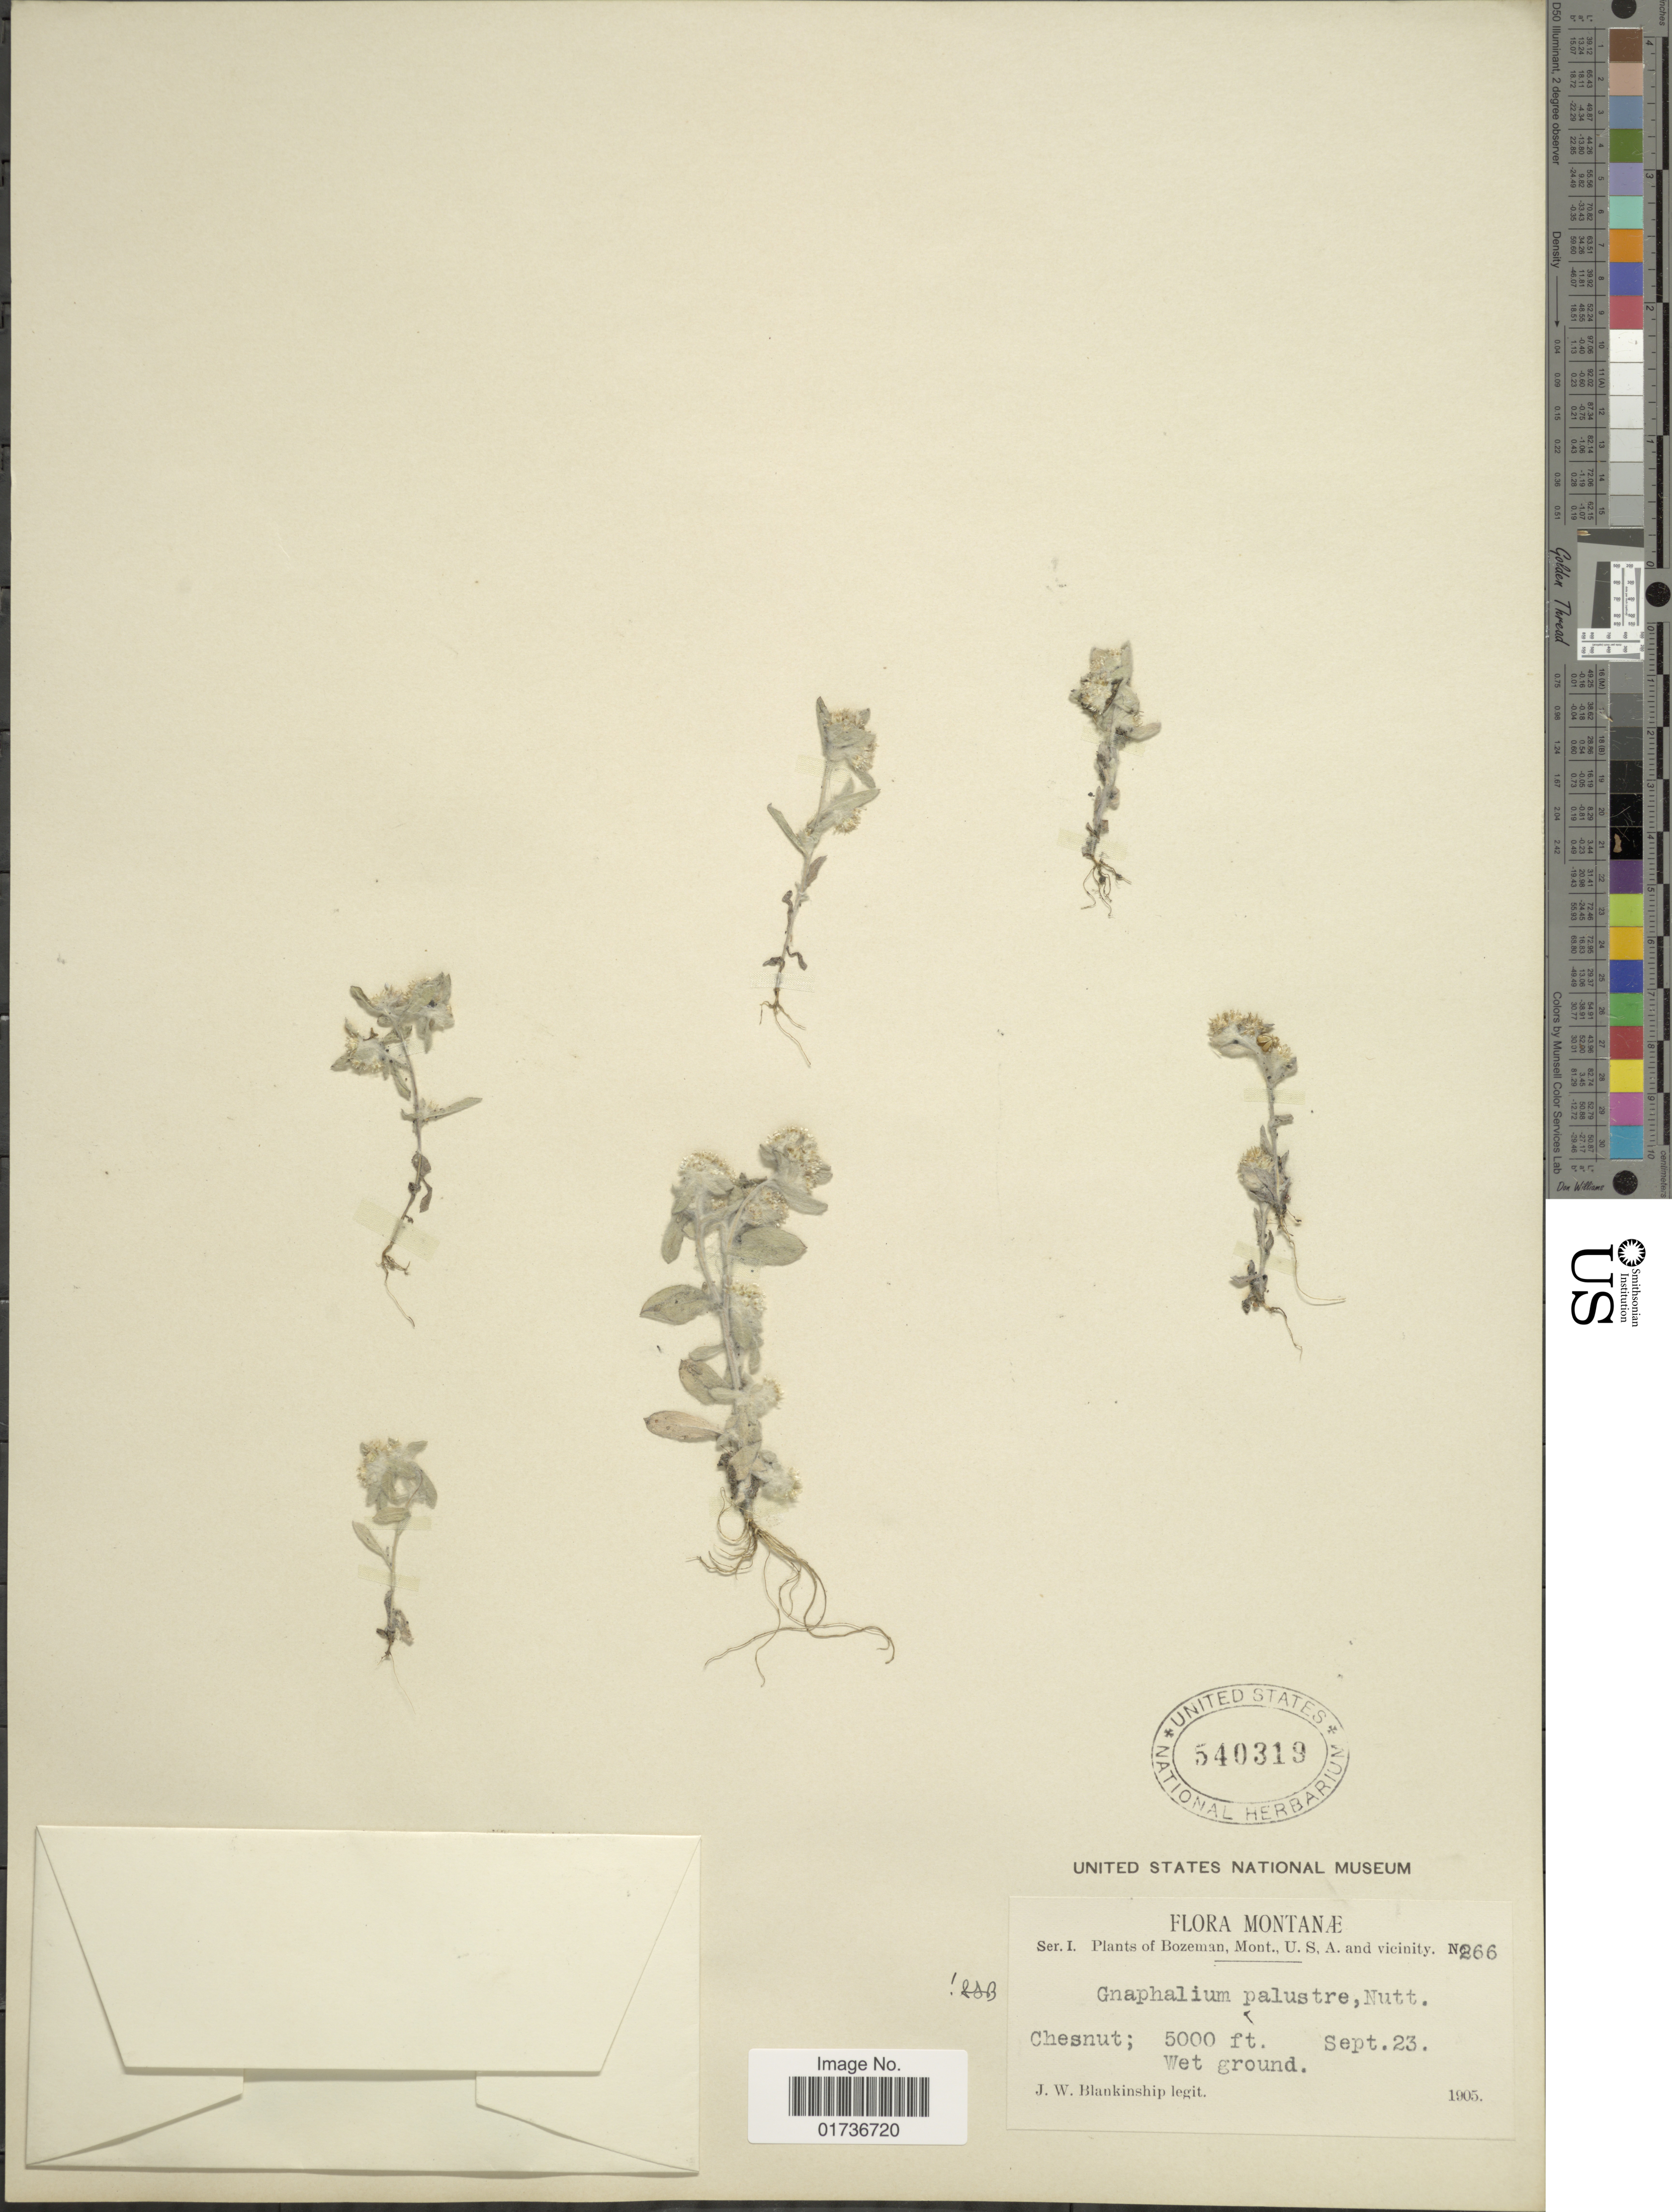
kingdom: Plantae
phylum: Tracheophyta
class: Magnoliopsida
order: Asterales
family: Asteraceae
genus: Gnaphalium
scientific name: Gnaphalium palustre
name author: Nutt.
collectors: J. W. Blankinship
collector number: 266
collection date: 1905-09-23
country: United States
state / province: Montana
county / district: Gallatin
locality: Bozeman, Chesnut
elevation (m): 1524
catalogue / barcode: US 540319